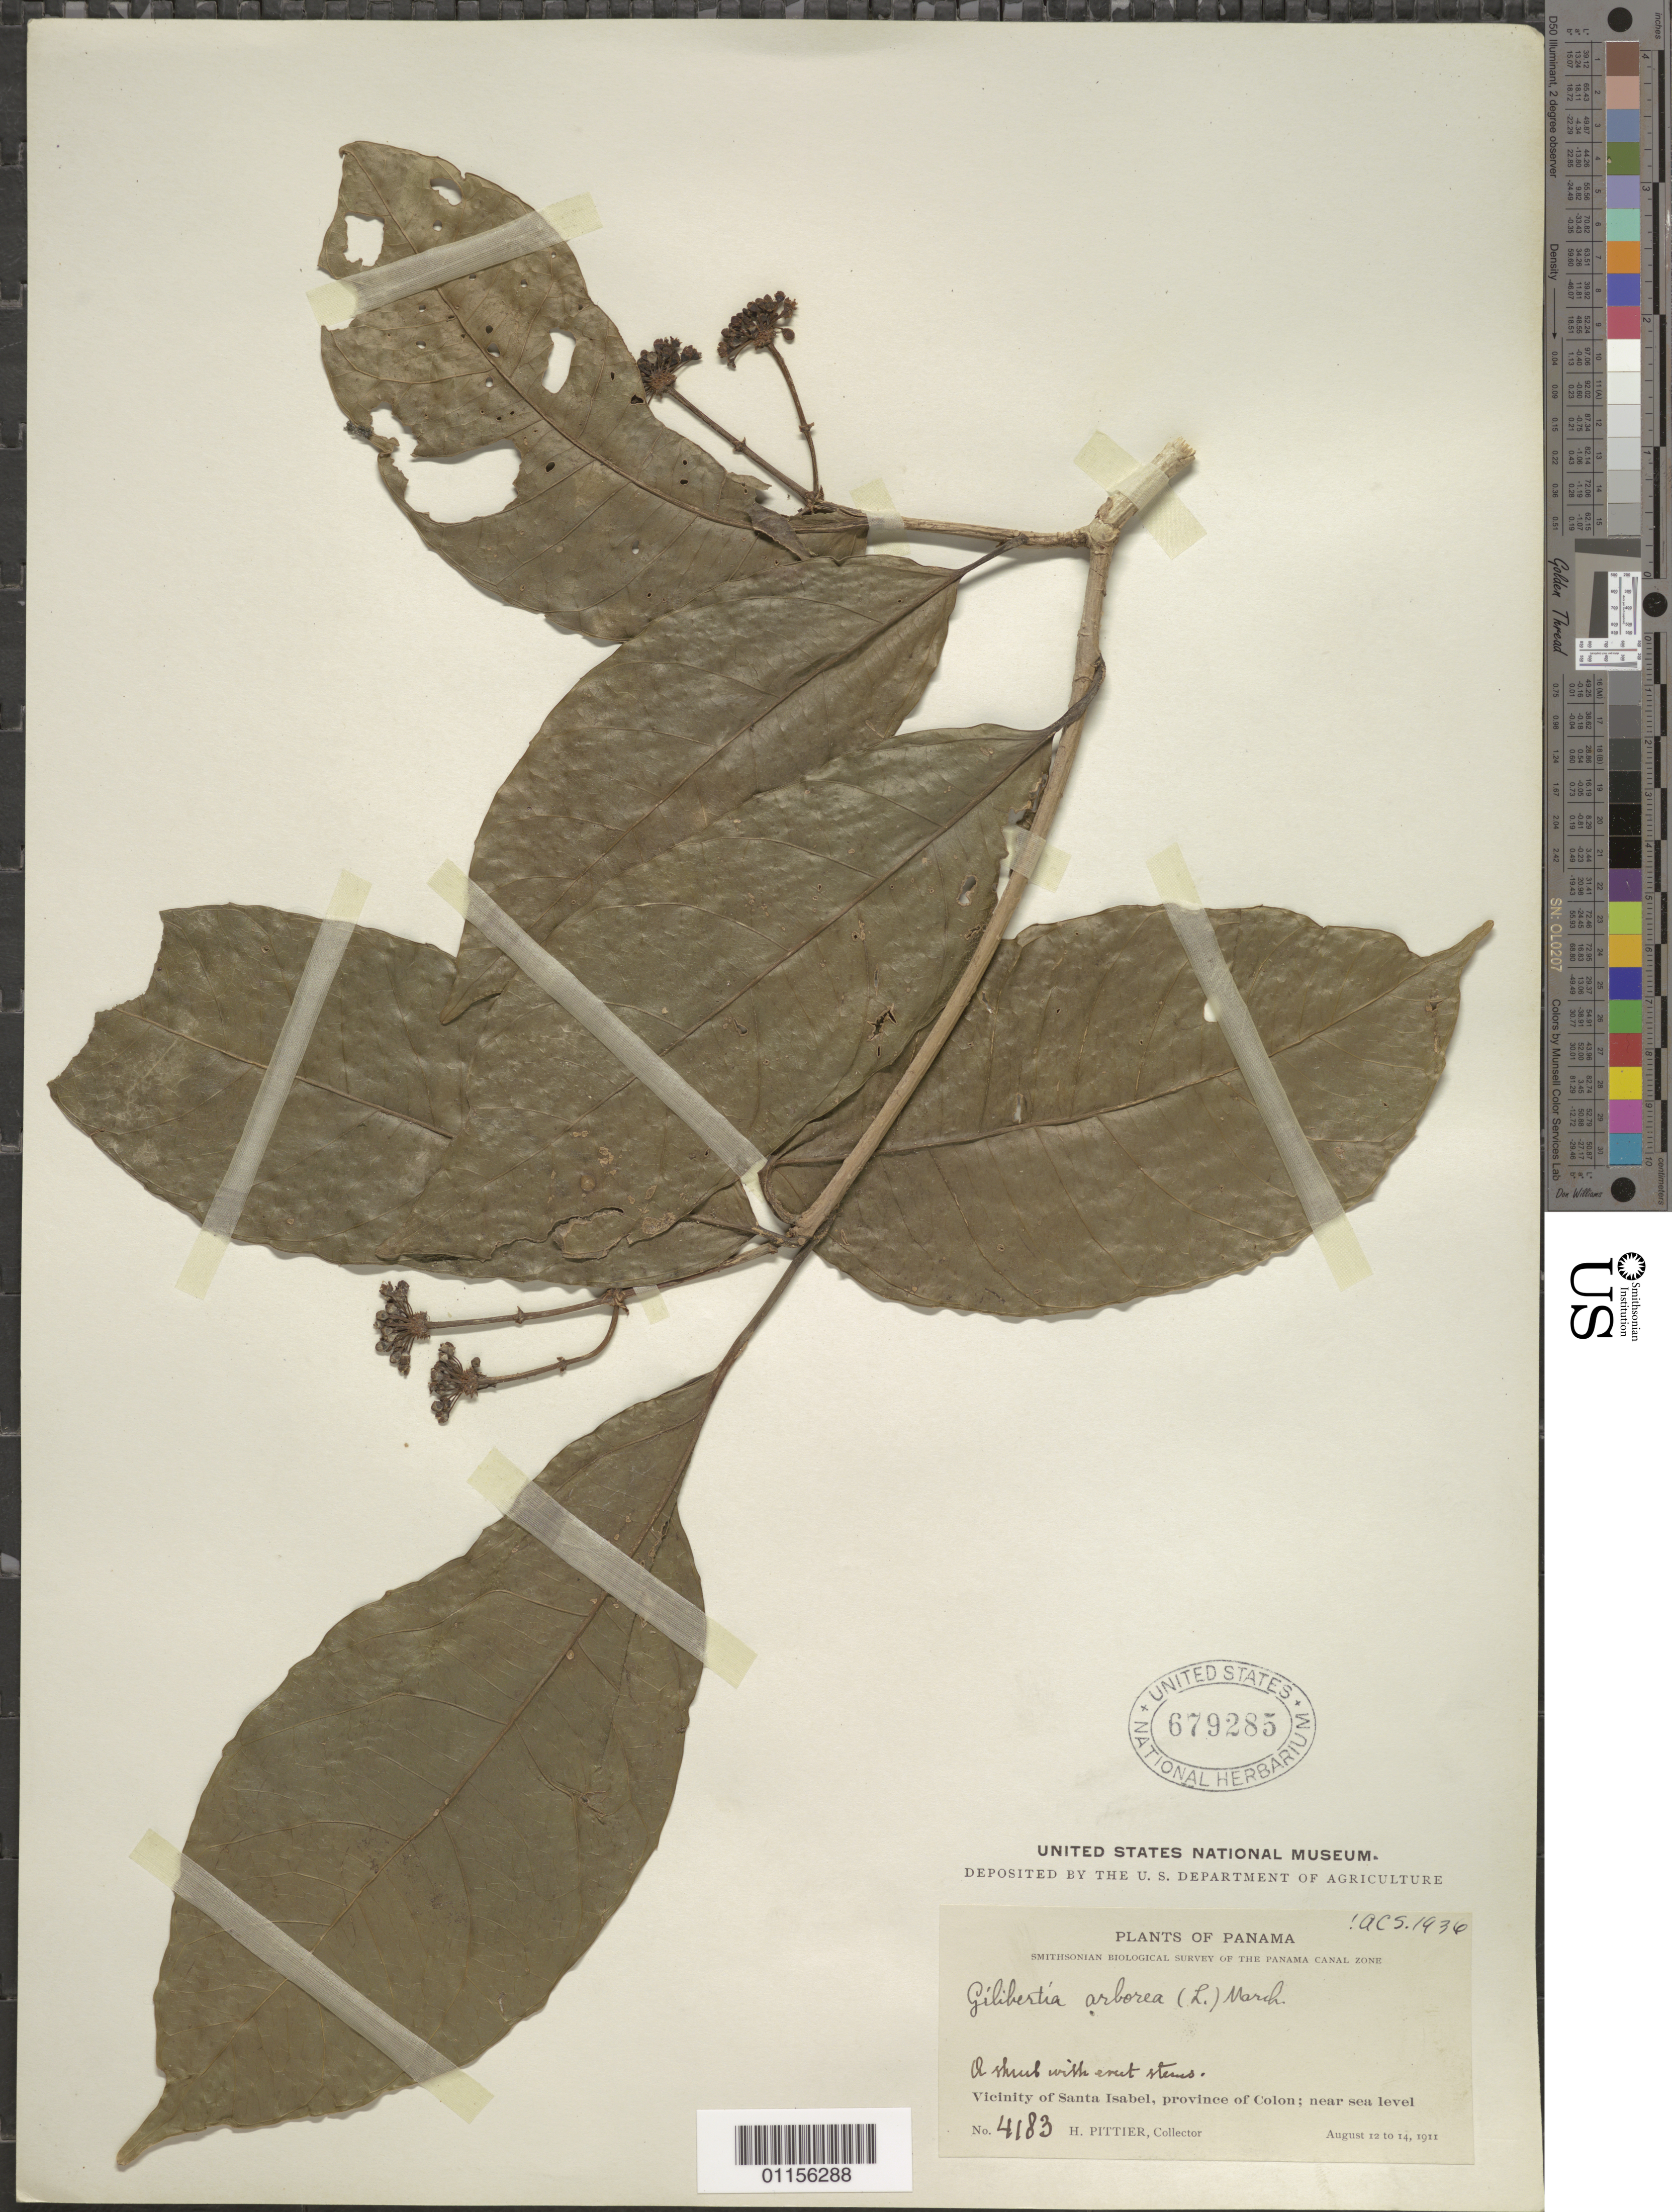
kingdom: Plantae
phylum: Tracheophyta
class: Magnoliopsida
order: Apiales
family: Araliaceae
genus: Dendropanax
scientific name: Dendropanax arboreus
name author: (L.) Decne. & Planch.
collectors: H. F. Pittier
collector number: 4183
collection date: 1911-08-12/1911-08-14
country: Panama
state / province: Colón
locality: Vicinity of Santa Isabel. Canal Zone.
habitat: Shrub.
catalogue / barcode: US 679285